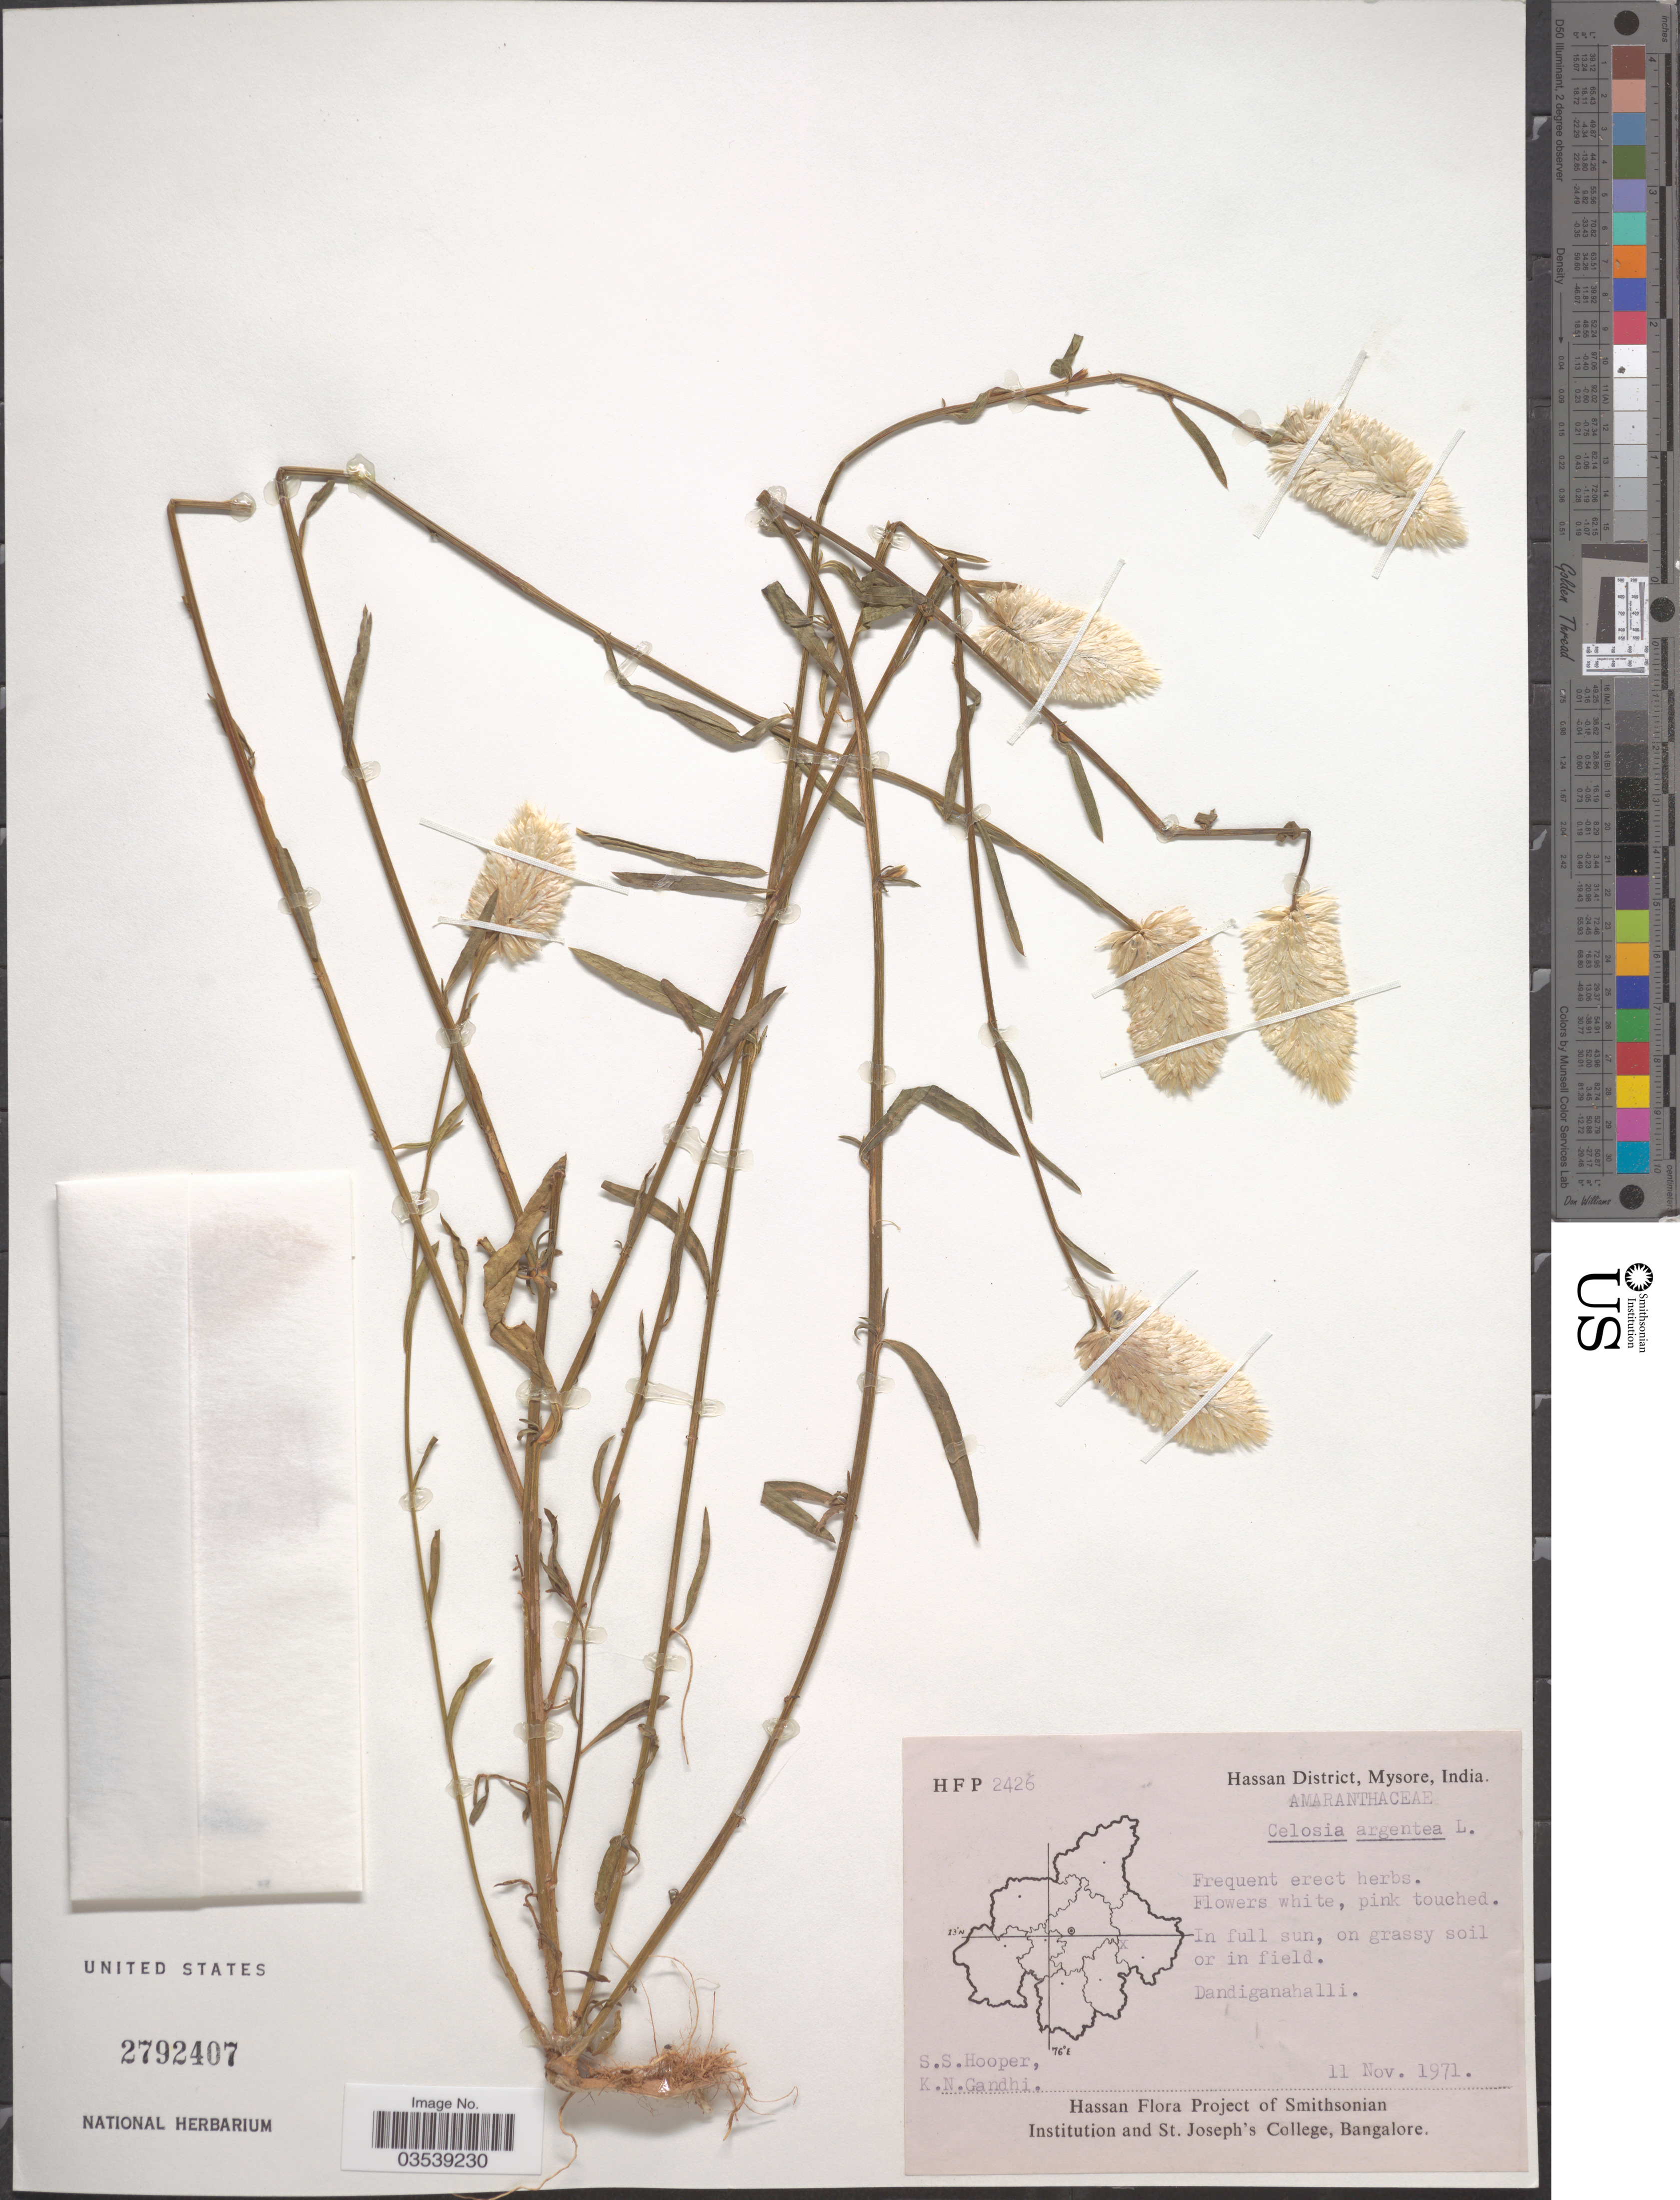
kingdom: Plantae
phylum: Tracheophyta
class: Magnoliopsida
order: Caryophyllales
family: Amaranthaceae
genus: Celosia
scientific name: Celosia argentea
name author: L.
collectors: S. S. Hooper & K. N. Gandhi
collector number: HFP 2426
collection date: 1971-11-11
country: India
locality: Hassan District, Mysore. Dandiganahalli.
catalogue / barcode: US 2792407